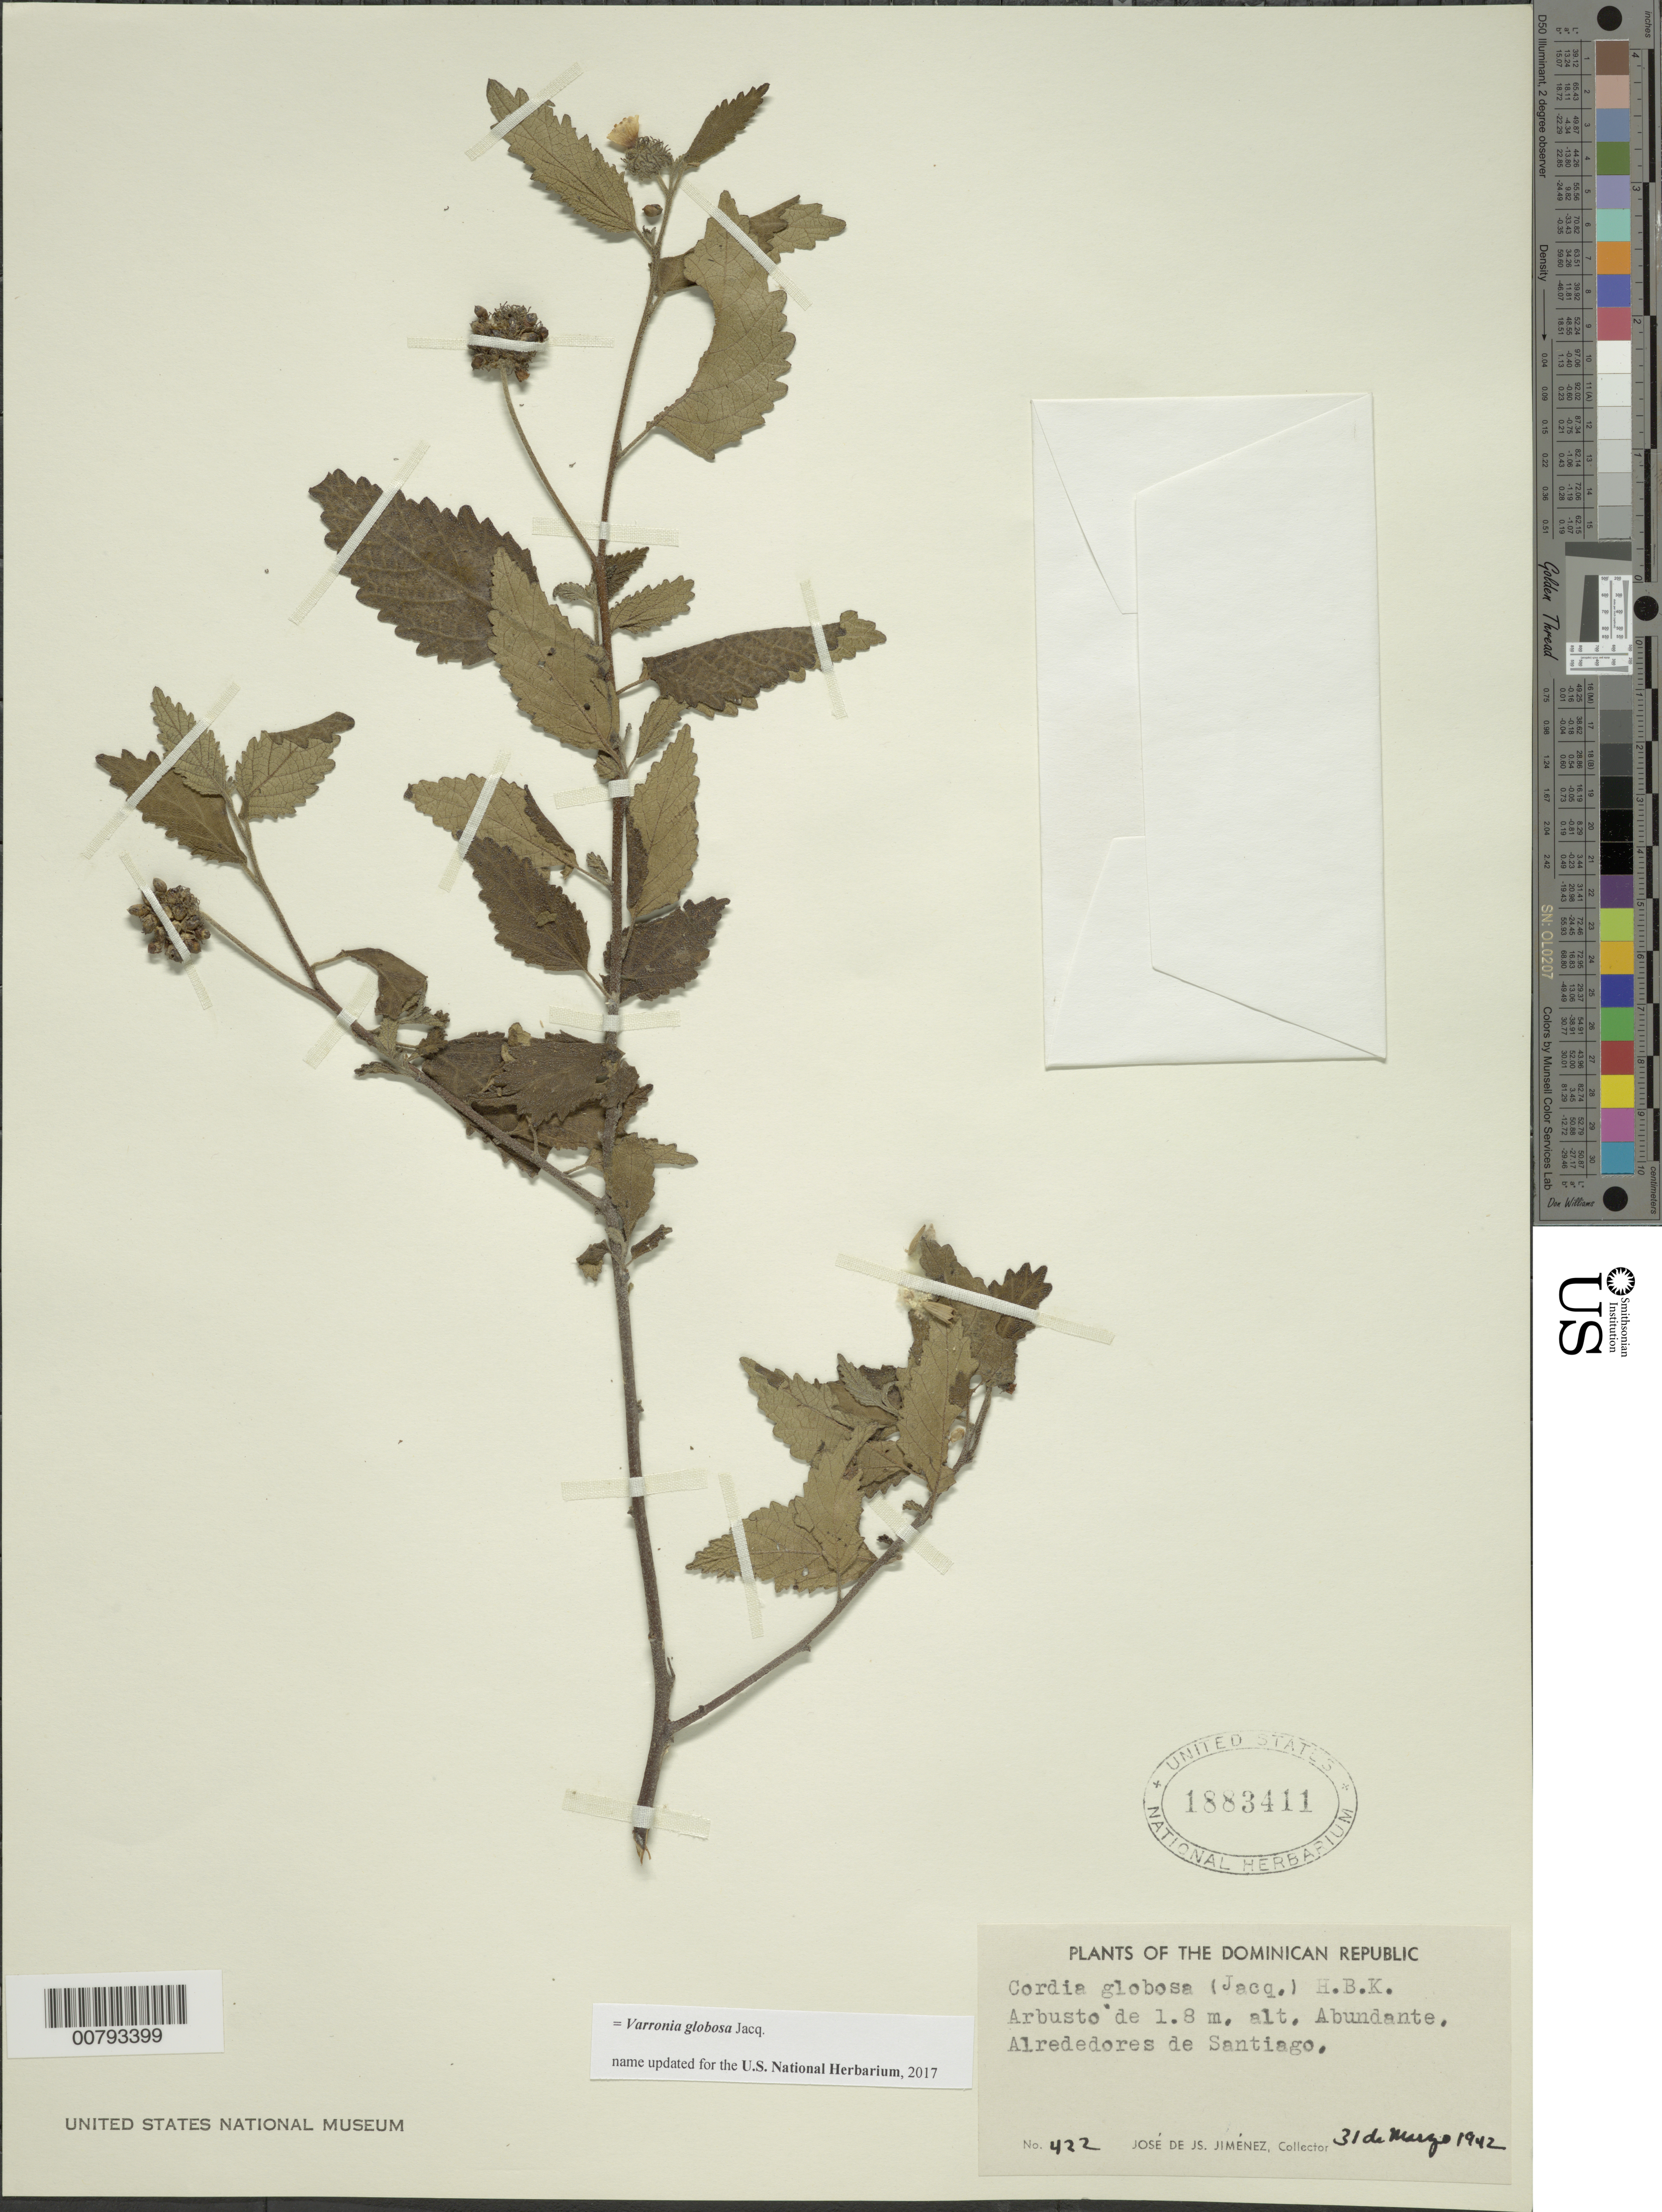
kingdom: Plantae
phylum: Tracheophyta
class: Magnoliopsida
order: Boraginales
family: Cordiaceae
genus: Cordia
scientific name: Cordia globosa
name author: (Jacq.) Kunth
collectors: J. J. Jiménez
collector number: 422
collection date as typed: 31 Mar 1942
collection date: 1942-03-31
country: Dominican Republic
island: Hispaniola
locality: Santiago surroundings.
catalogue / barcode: US 1883411